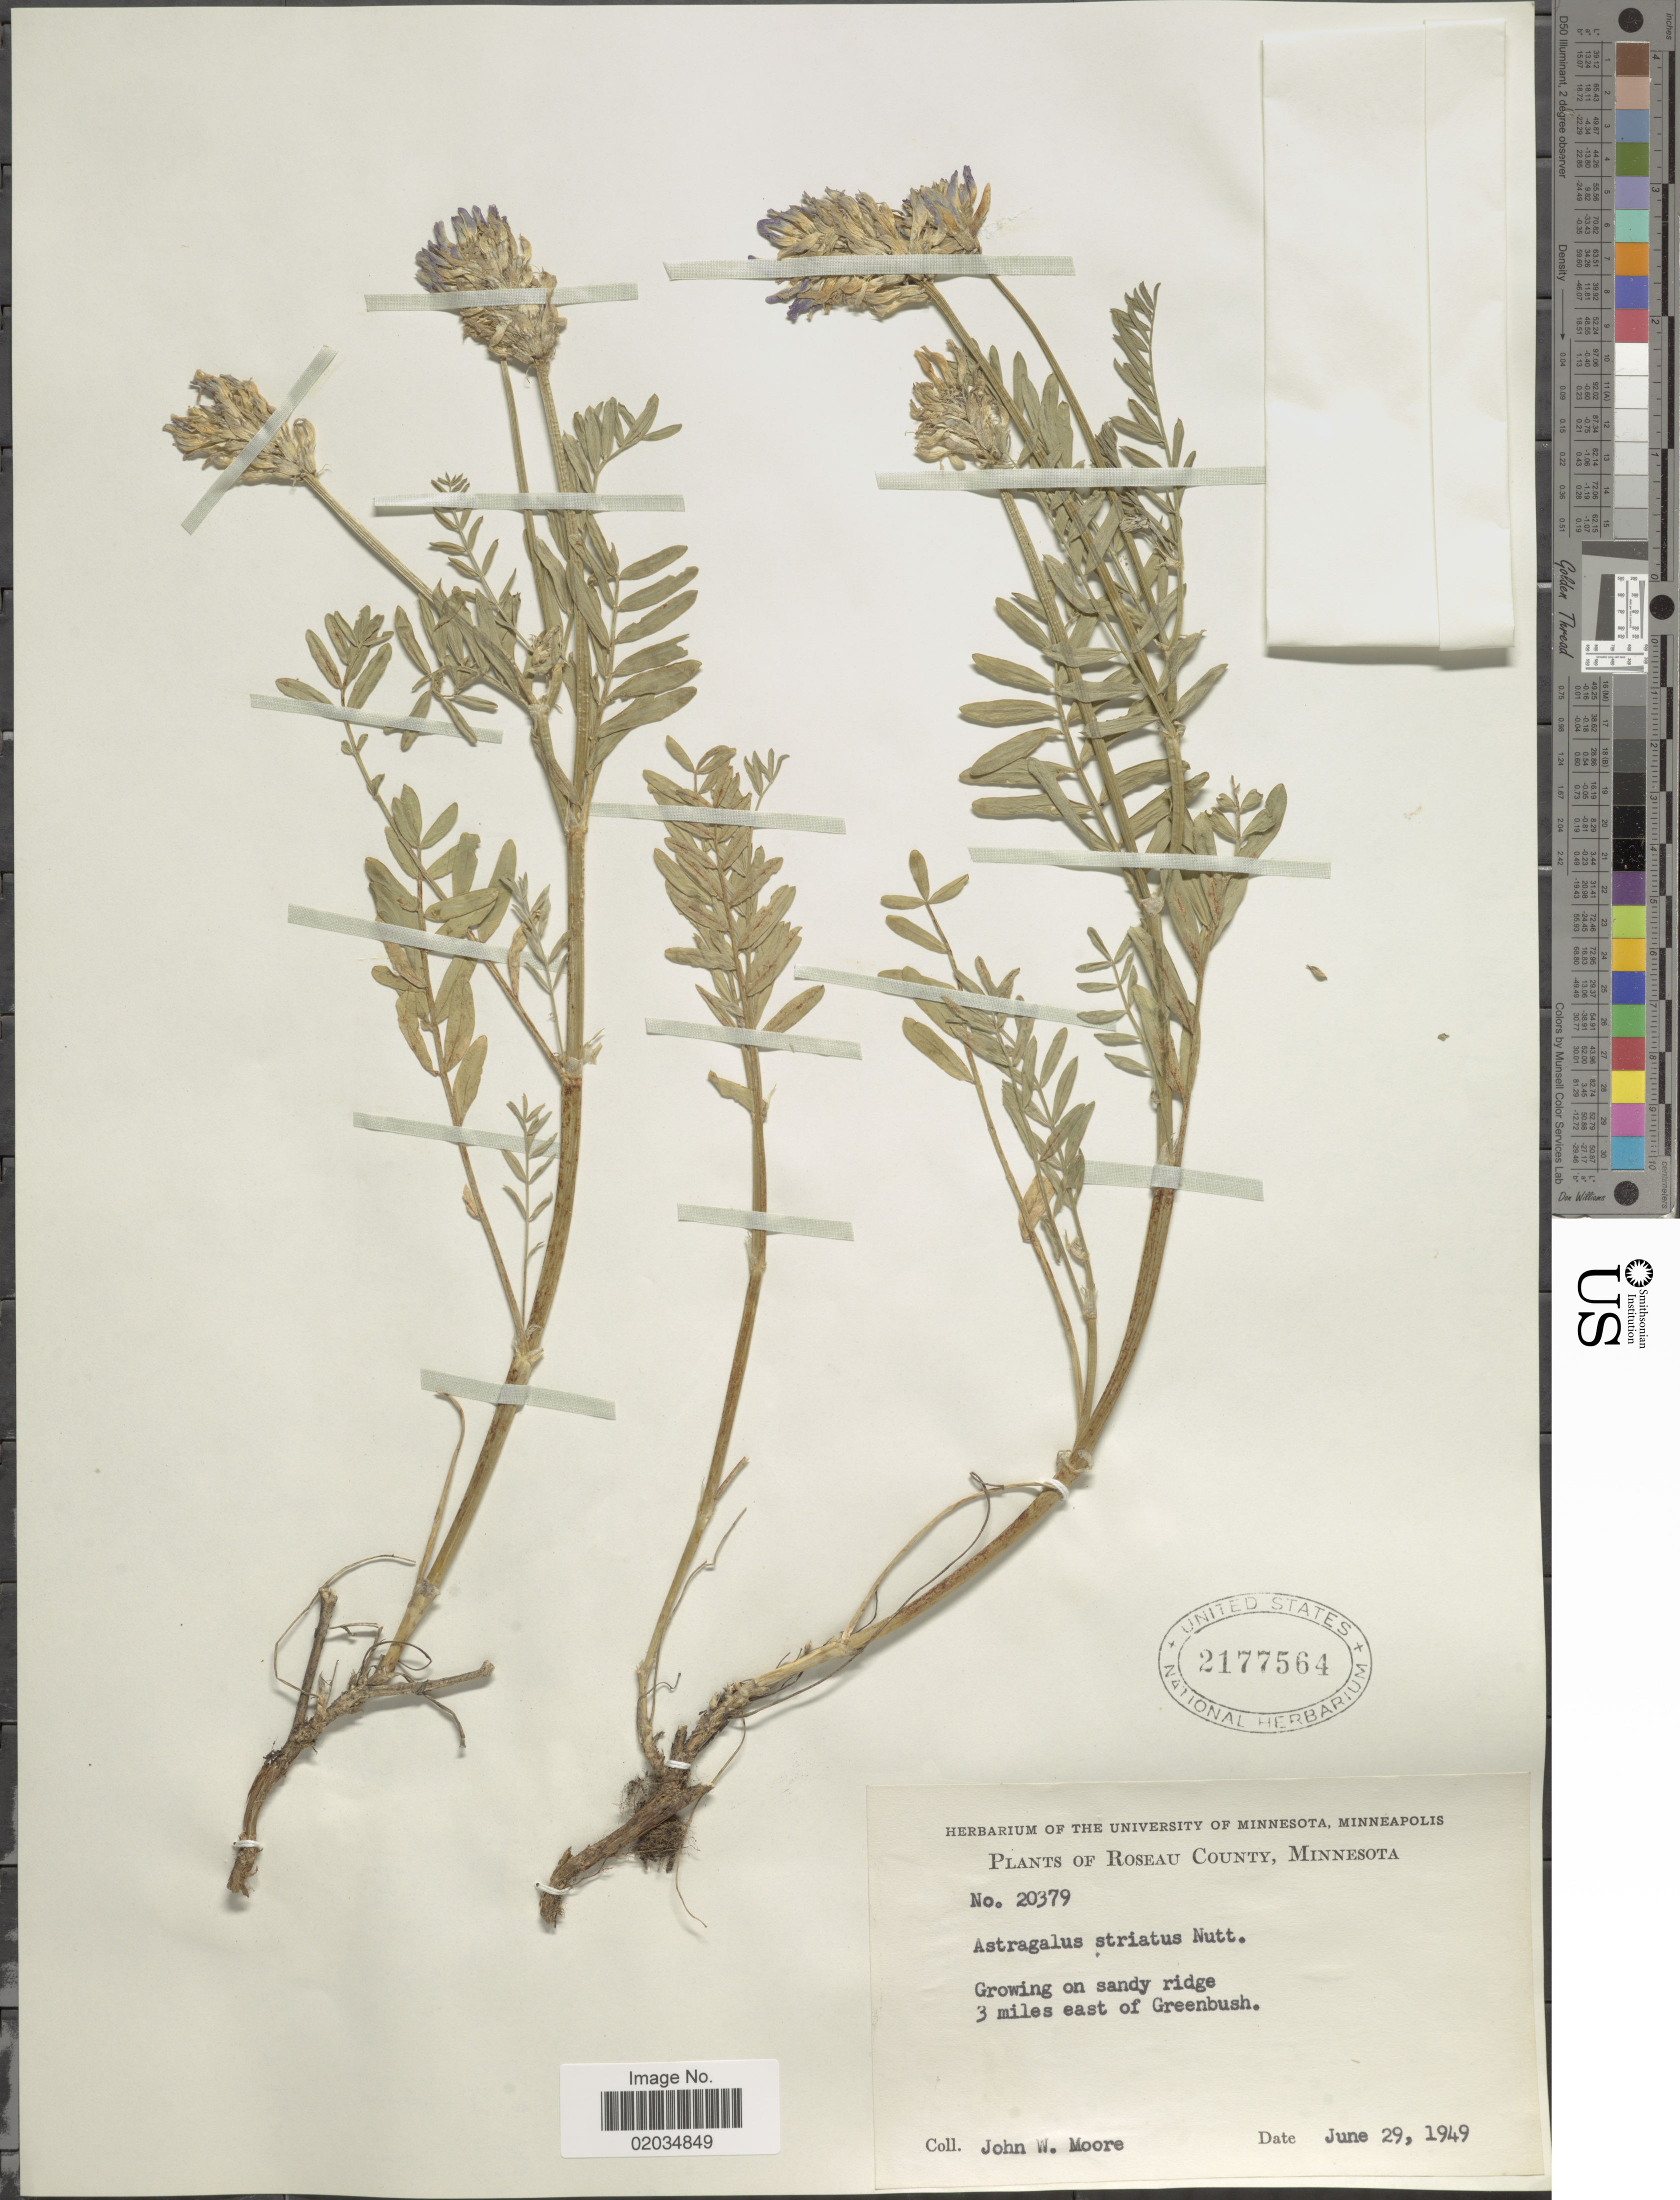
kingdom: Plantae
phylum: Tracheophyta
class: Magnoliopsida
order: Fabales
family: Fabaceae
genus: Astragalus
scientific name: Astragalus striatus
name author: Nutt.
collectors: J. Moore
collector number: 20379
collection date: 1949-06-29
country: United States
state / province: Minnesota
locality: Roseau County. 3 miles east of Greenbush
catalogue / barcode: US 2177564